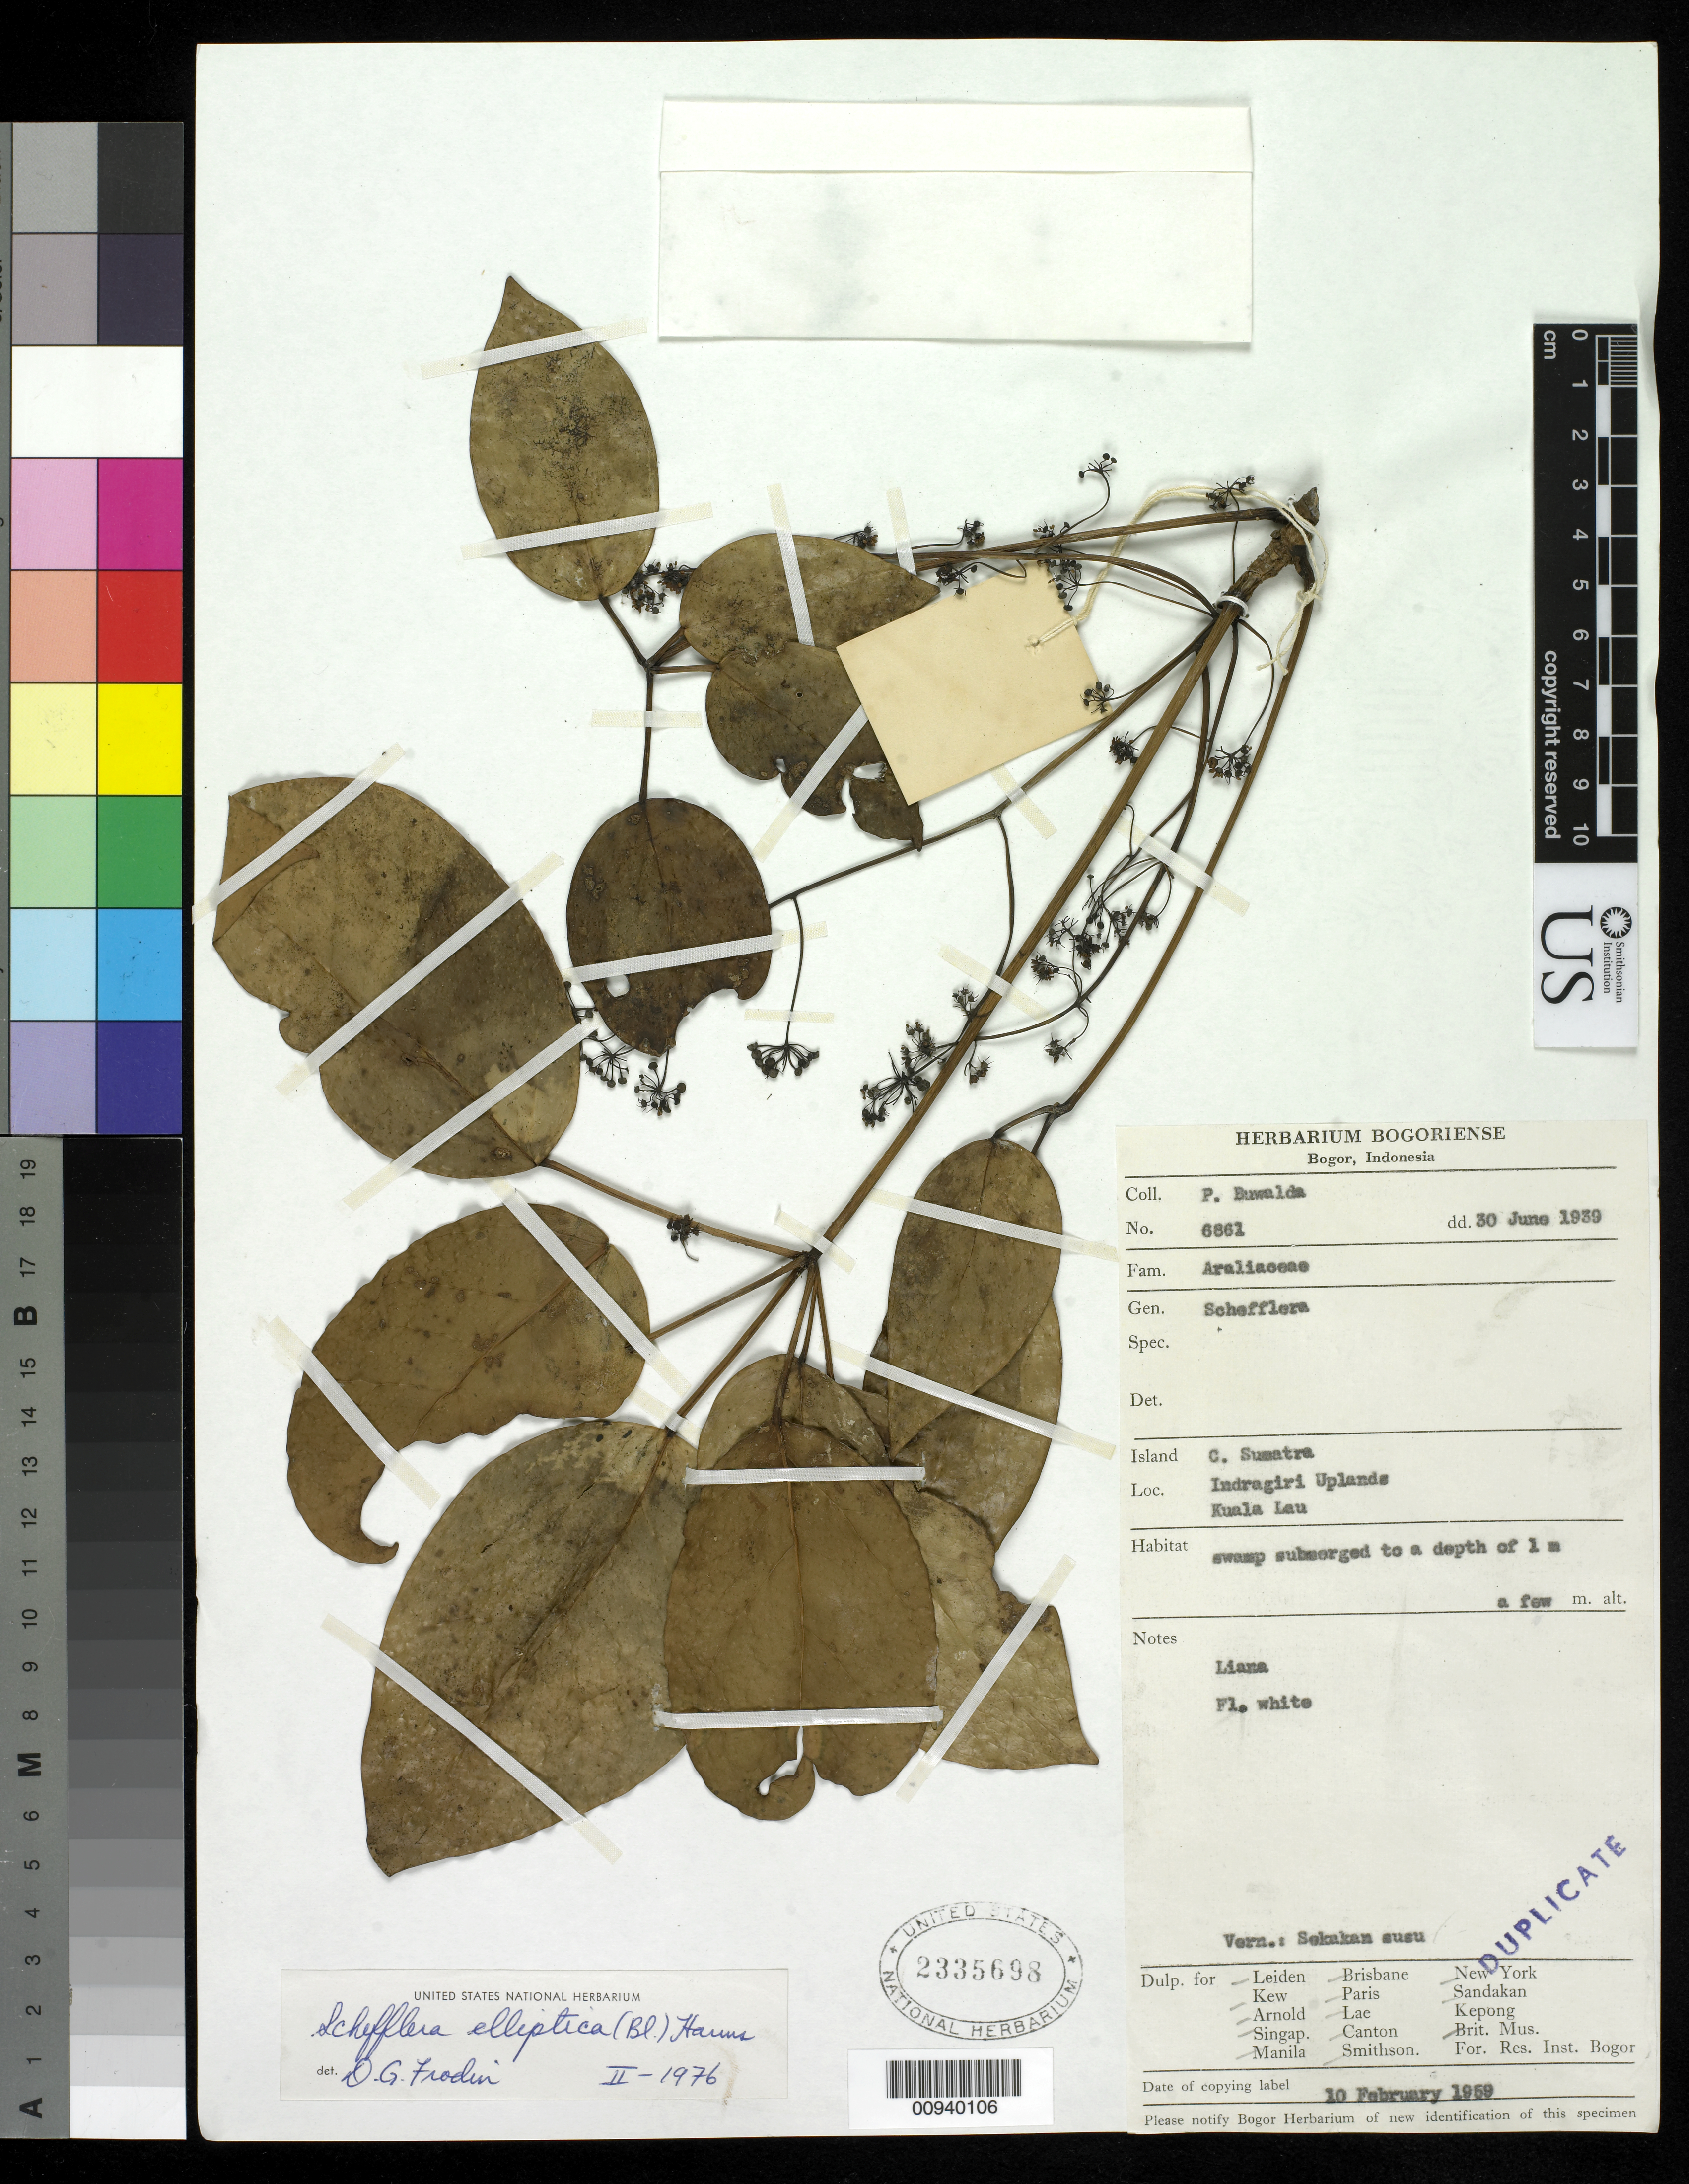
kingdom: Plantae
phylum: Tracheophyta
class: Magnoliopsida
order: Apiales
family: Araliaceae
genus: Heptapleurum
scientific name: Heptapleurum ellipticum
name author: (Blume) Seem.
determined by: Wagner, W. L., (BOT), Smithsonian Institution - National Museum of Natural History (UNITED STATES)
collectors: P. Buwalda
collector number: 6861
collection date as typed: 30 Jun 1939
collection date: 1939-06-30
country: Indonesia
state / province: Sumatra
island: Sumatra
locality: Indragiri Uplands, Kuala Lau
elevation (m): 0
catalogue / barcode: US 2335698